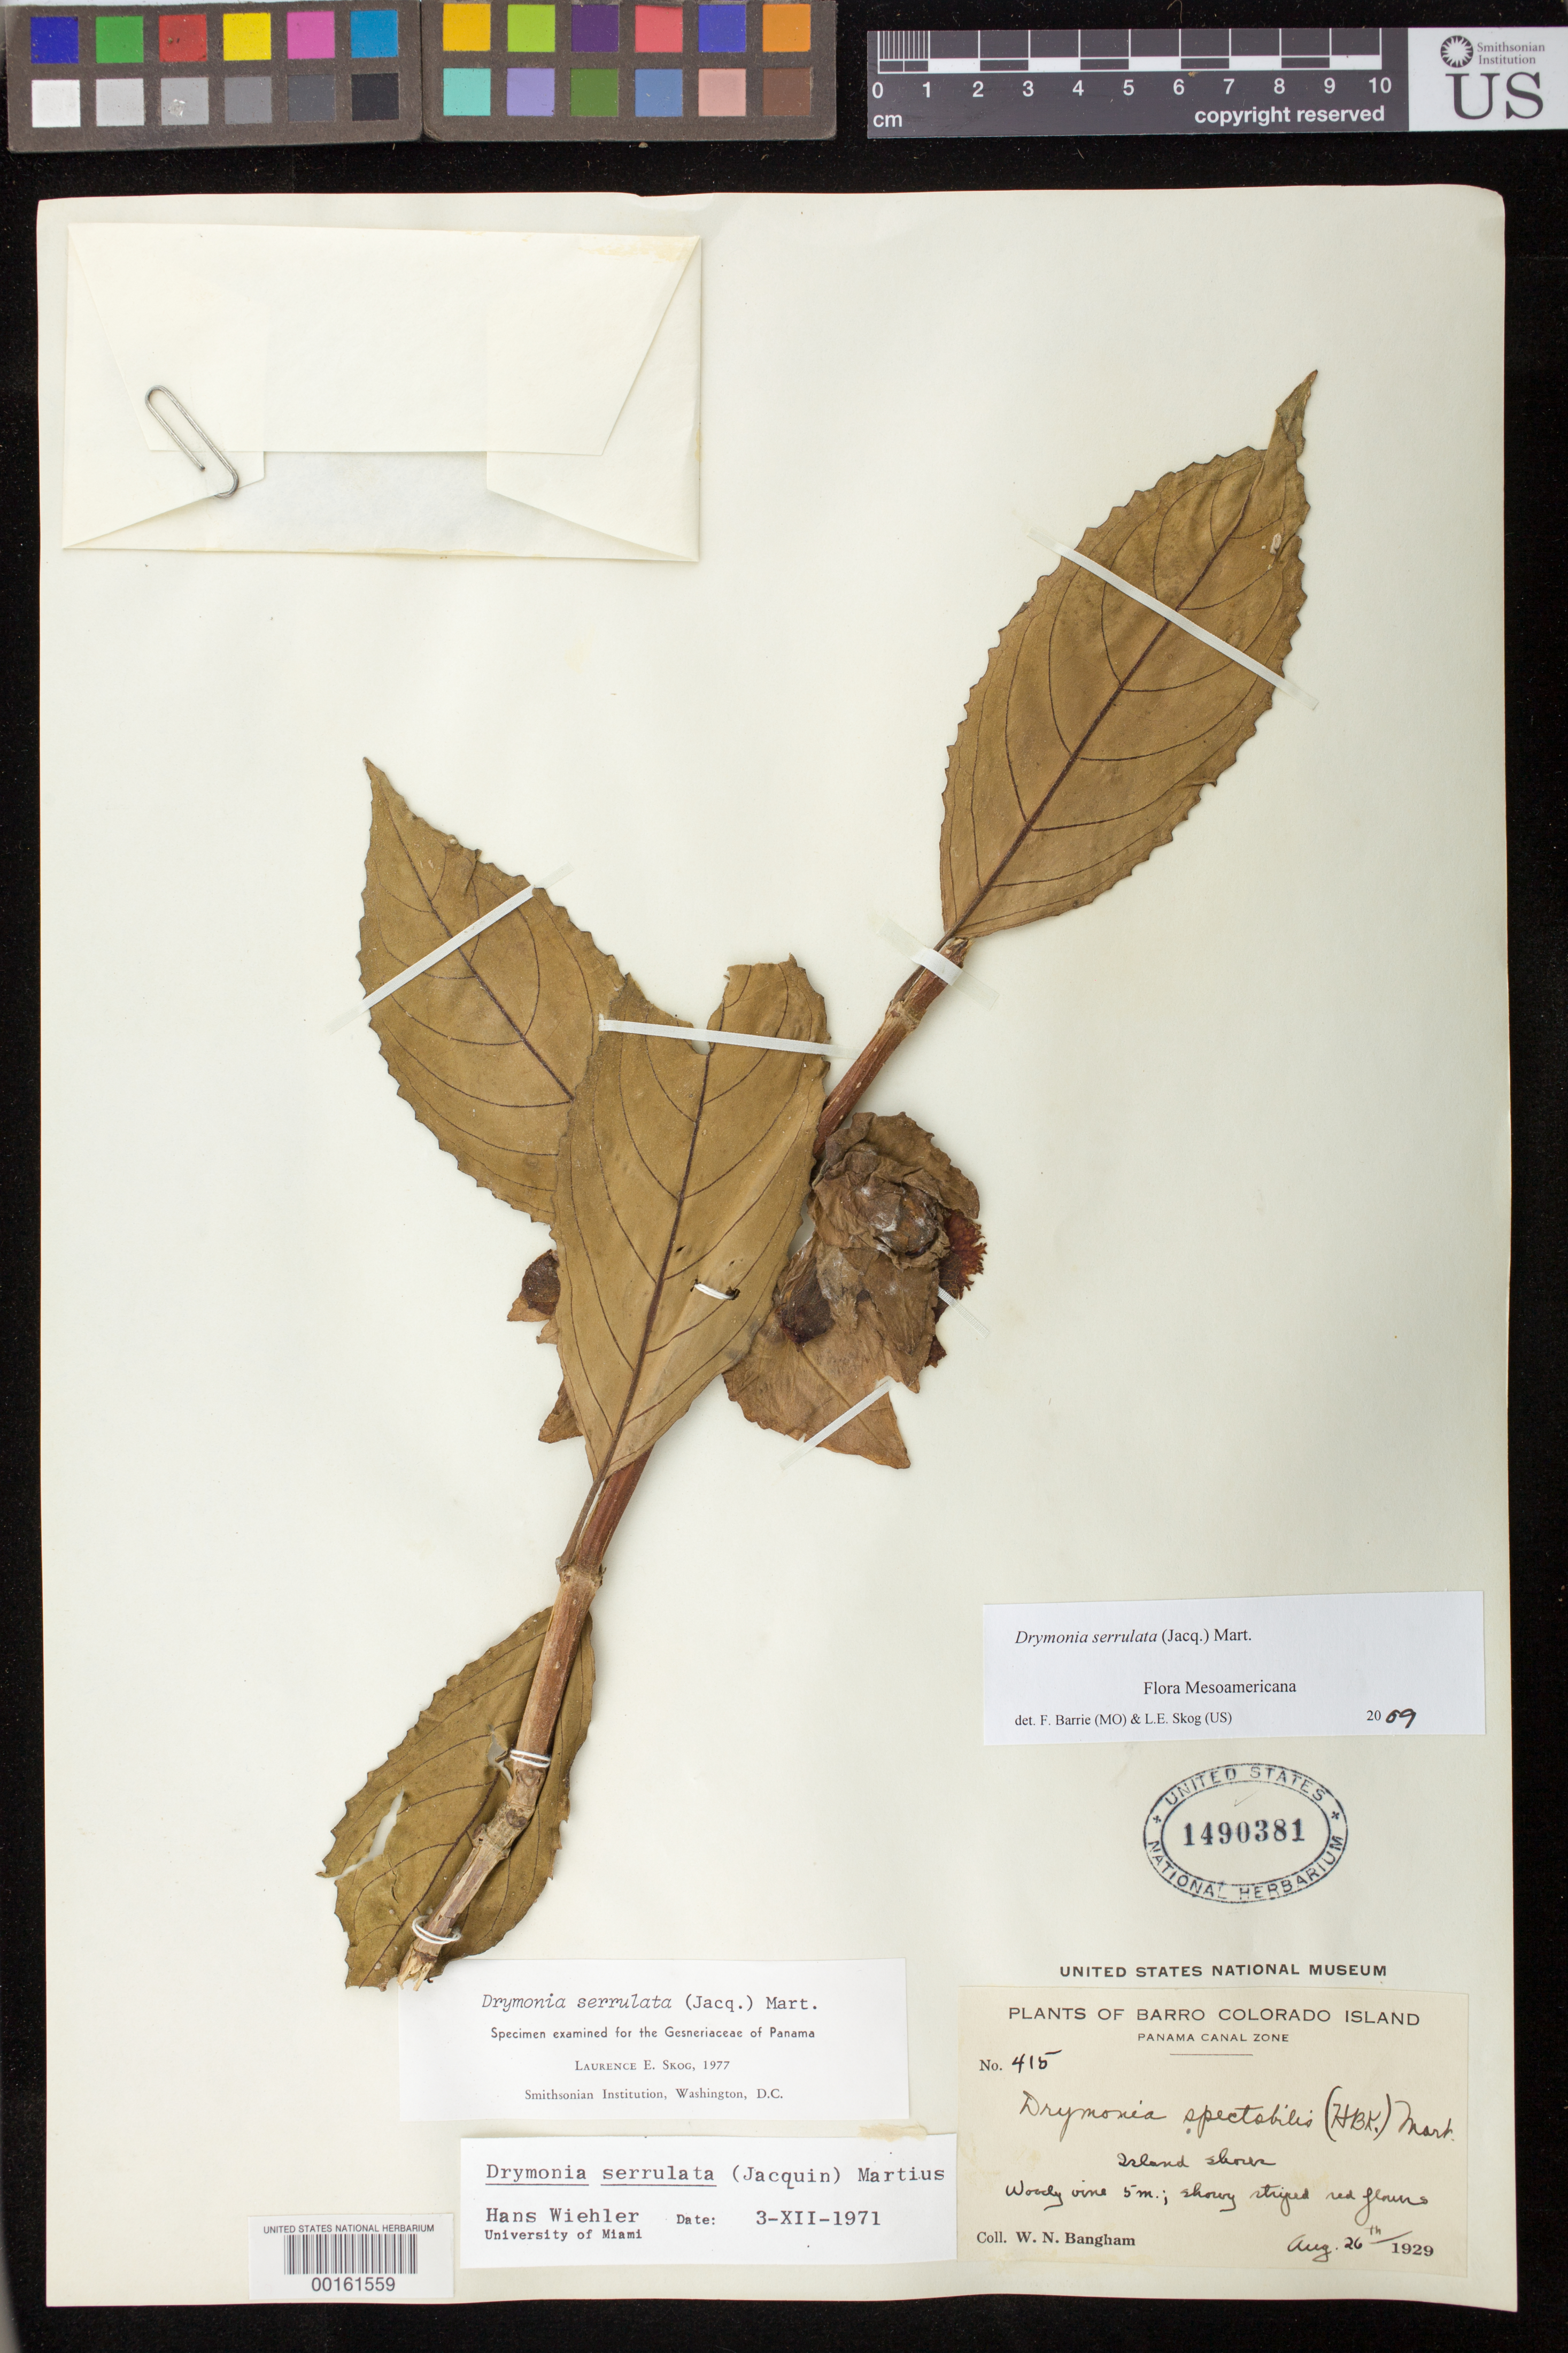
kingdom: Plantae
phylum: Tracheophyta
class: Magnoliopsida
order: Lamiales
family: Gesneriaceae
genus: Drymonia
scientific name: Drymonia serrulata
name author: (Jacq.) Mart.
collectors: W. Bangham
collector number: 415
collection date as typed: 26 Aug 1929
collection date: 1929-08-26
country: Panama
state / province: Panamá Oeste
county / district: Canal Zone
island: Barro Colorado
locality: Barro Colorado Island, island shores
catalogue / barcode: US 1490381